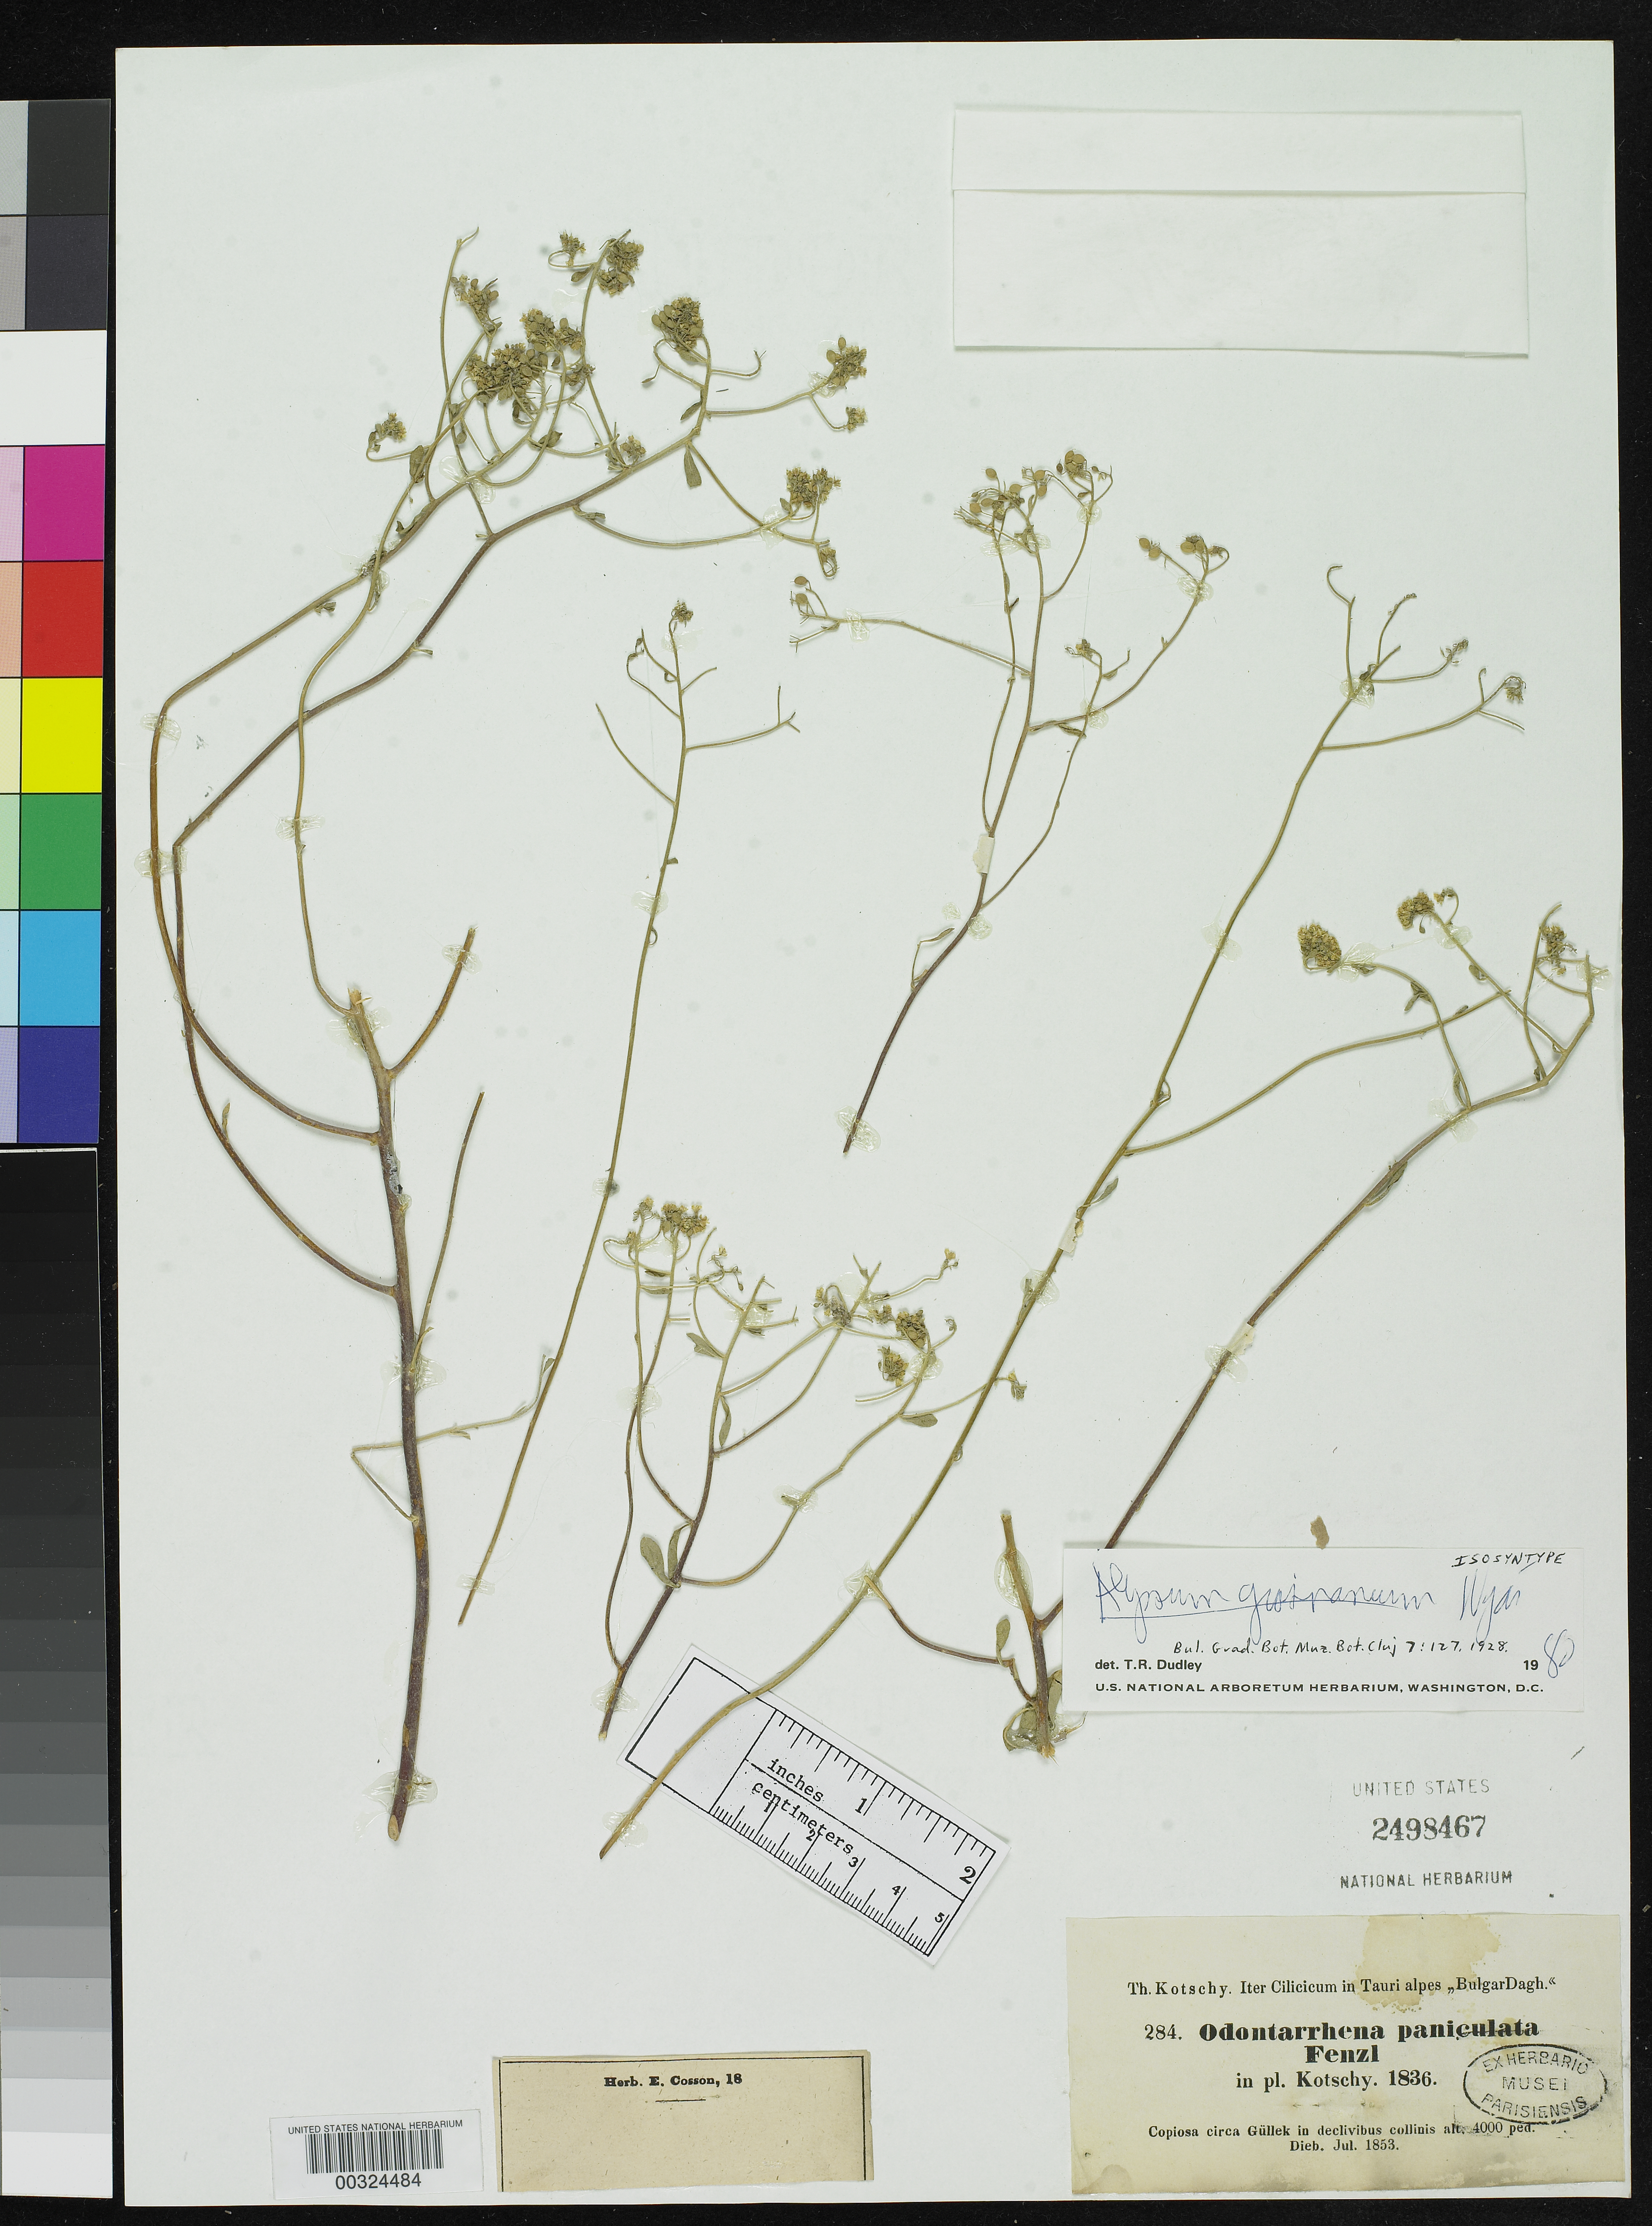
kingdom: Plantae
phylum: Tracheophyta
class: Magnoliopsida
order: Brassicales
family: Brassicaceae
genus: Alyssum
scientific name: Alyssum giosnanum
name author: Nyar.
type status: Isosyntype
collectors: K. G. Kotschy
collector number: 284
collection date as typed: Jul 1853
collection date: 1853-07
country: Turkey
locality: Tauri alpes, Bulgar Dagh, Copiosa Circagullek in declivibus Collinis.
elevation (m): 1219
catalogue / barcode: US 2498467